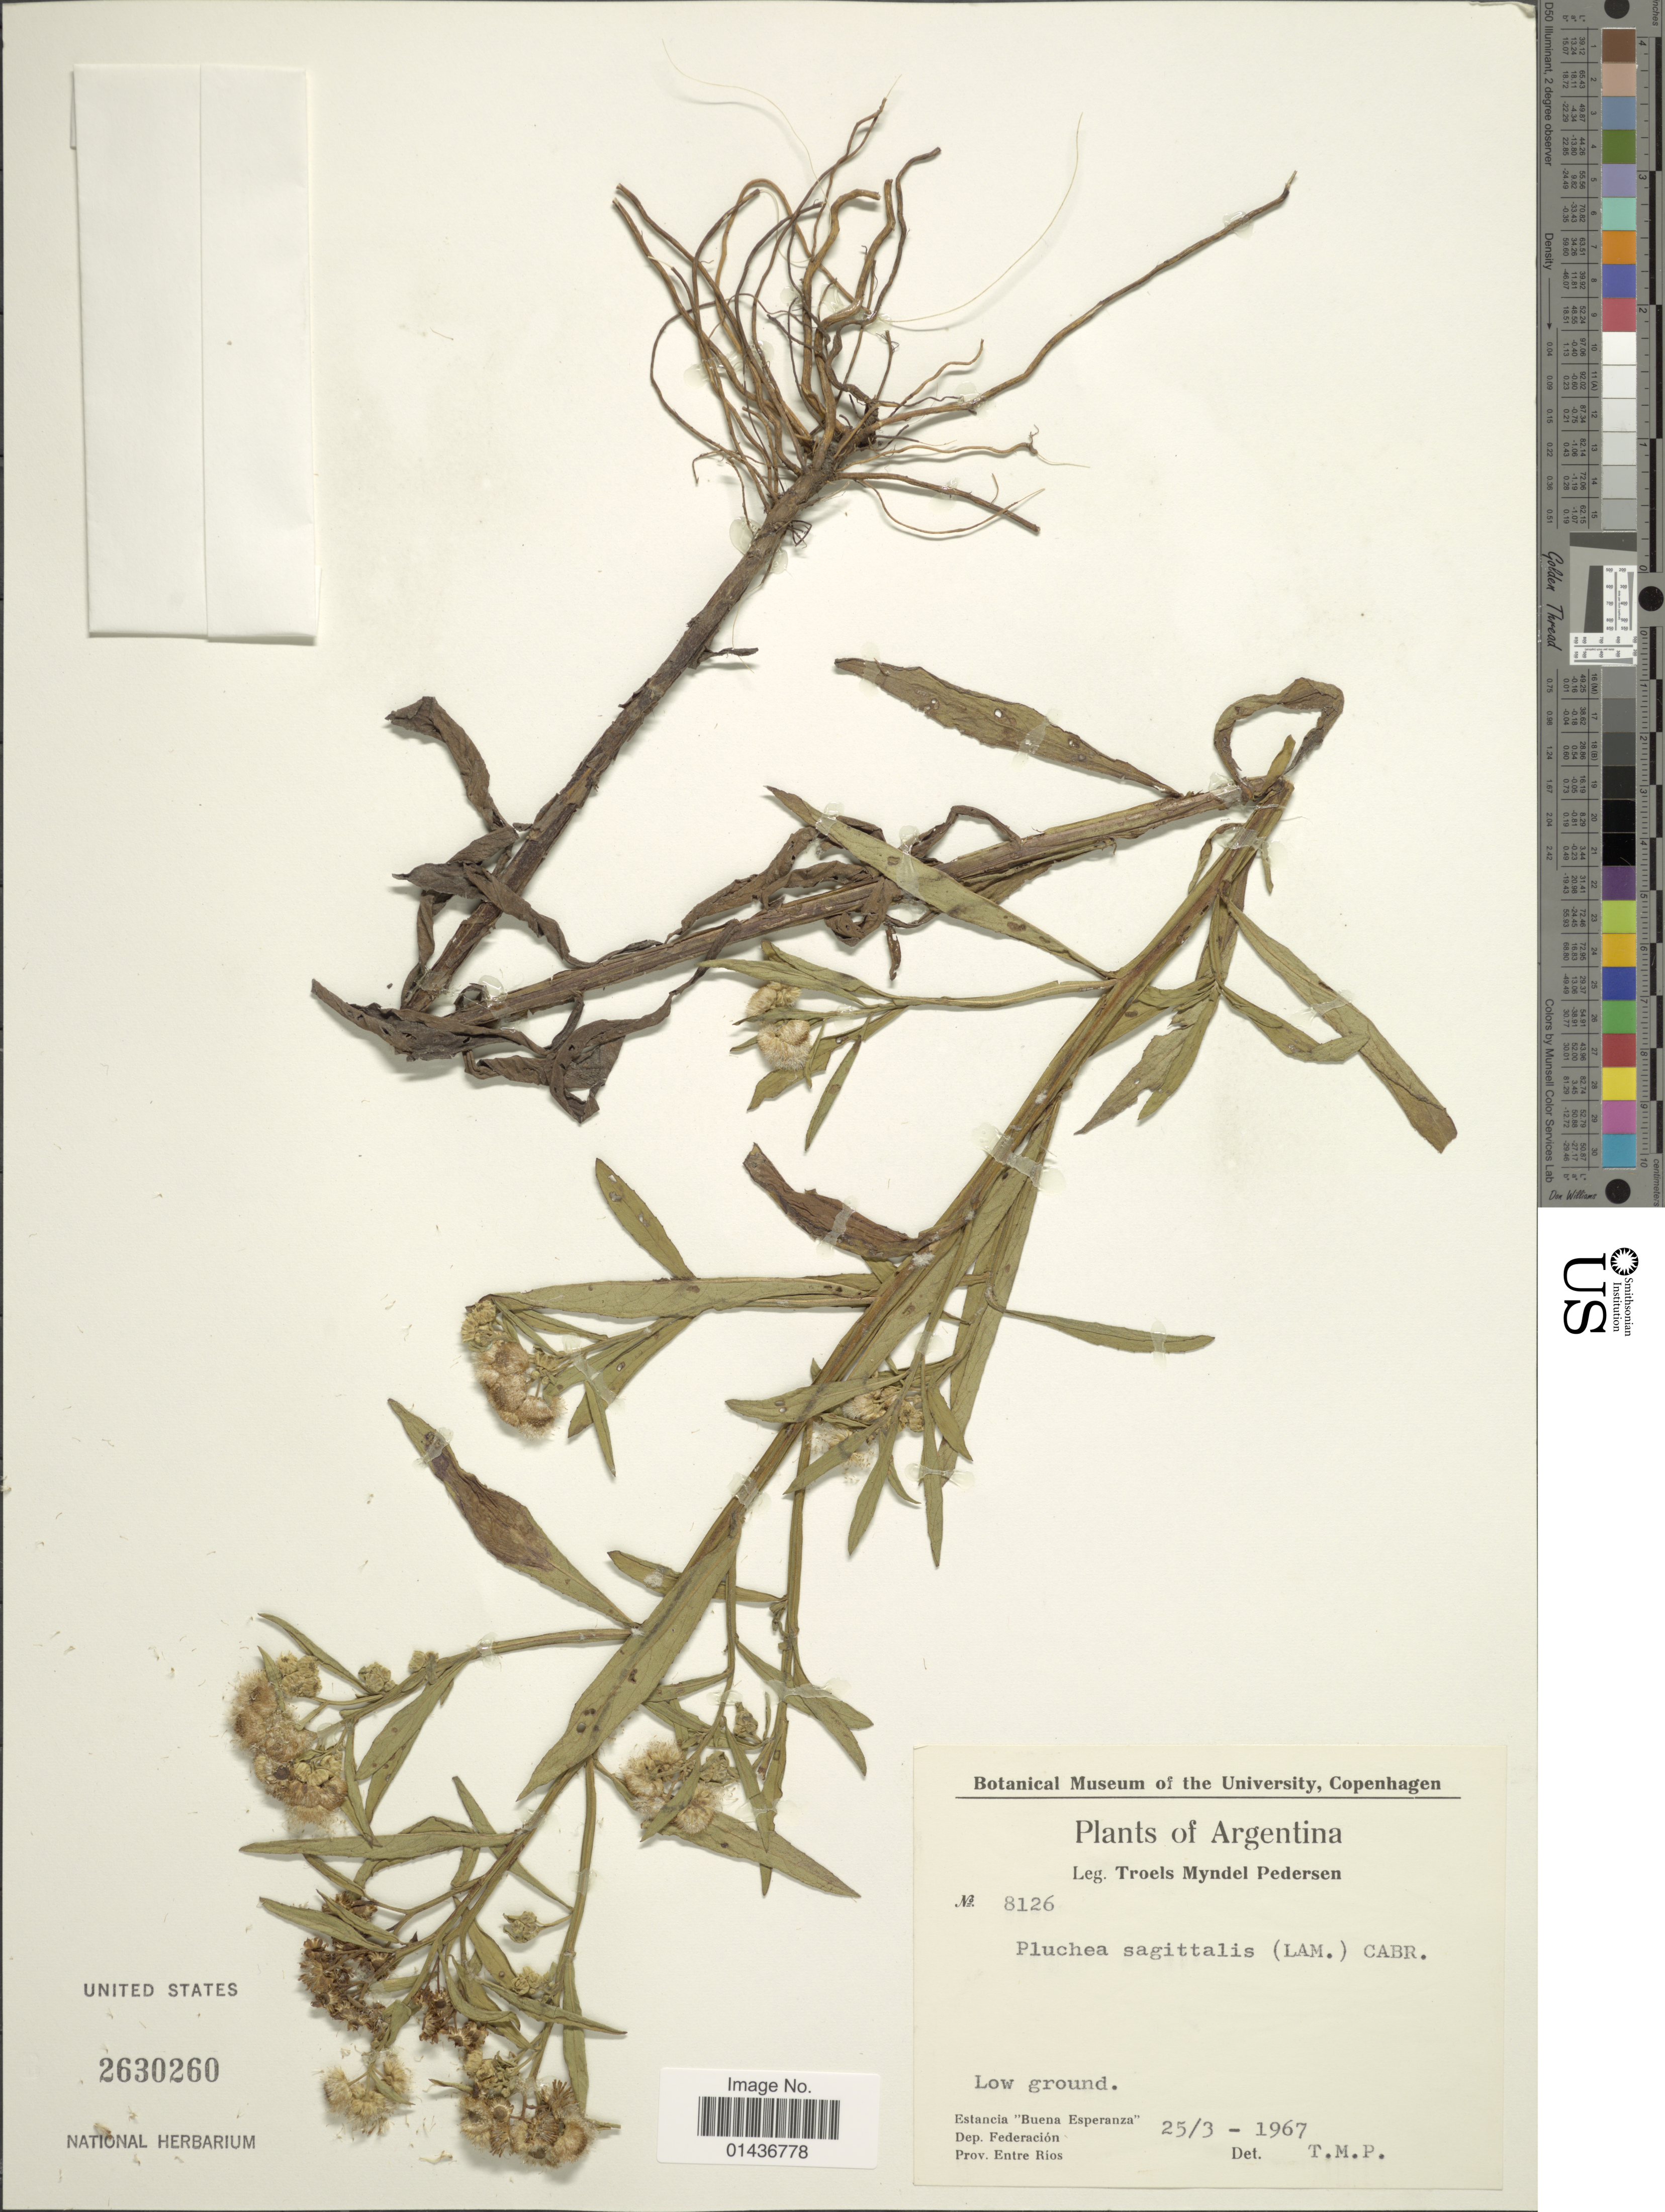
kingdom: Plantae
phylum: Tracheophyta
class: Magnoliopsida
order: Asterales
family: Asteraceae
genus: Pluchea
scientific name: Pluchea sagittalis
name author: (Lam.) Cabrera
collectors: T. Pederson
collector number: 8126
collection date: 1967-03-25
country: Argentina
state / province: Entre Rios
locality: Estancia Bueno Esperanza, Dep. Federacion, Prov. Entre Rios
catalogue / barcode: US 2630260